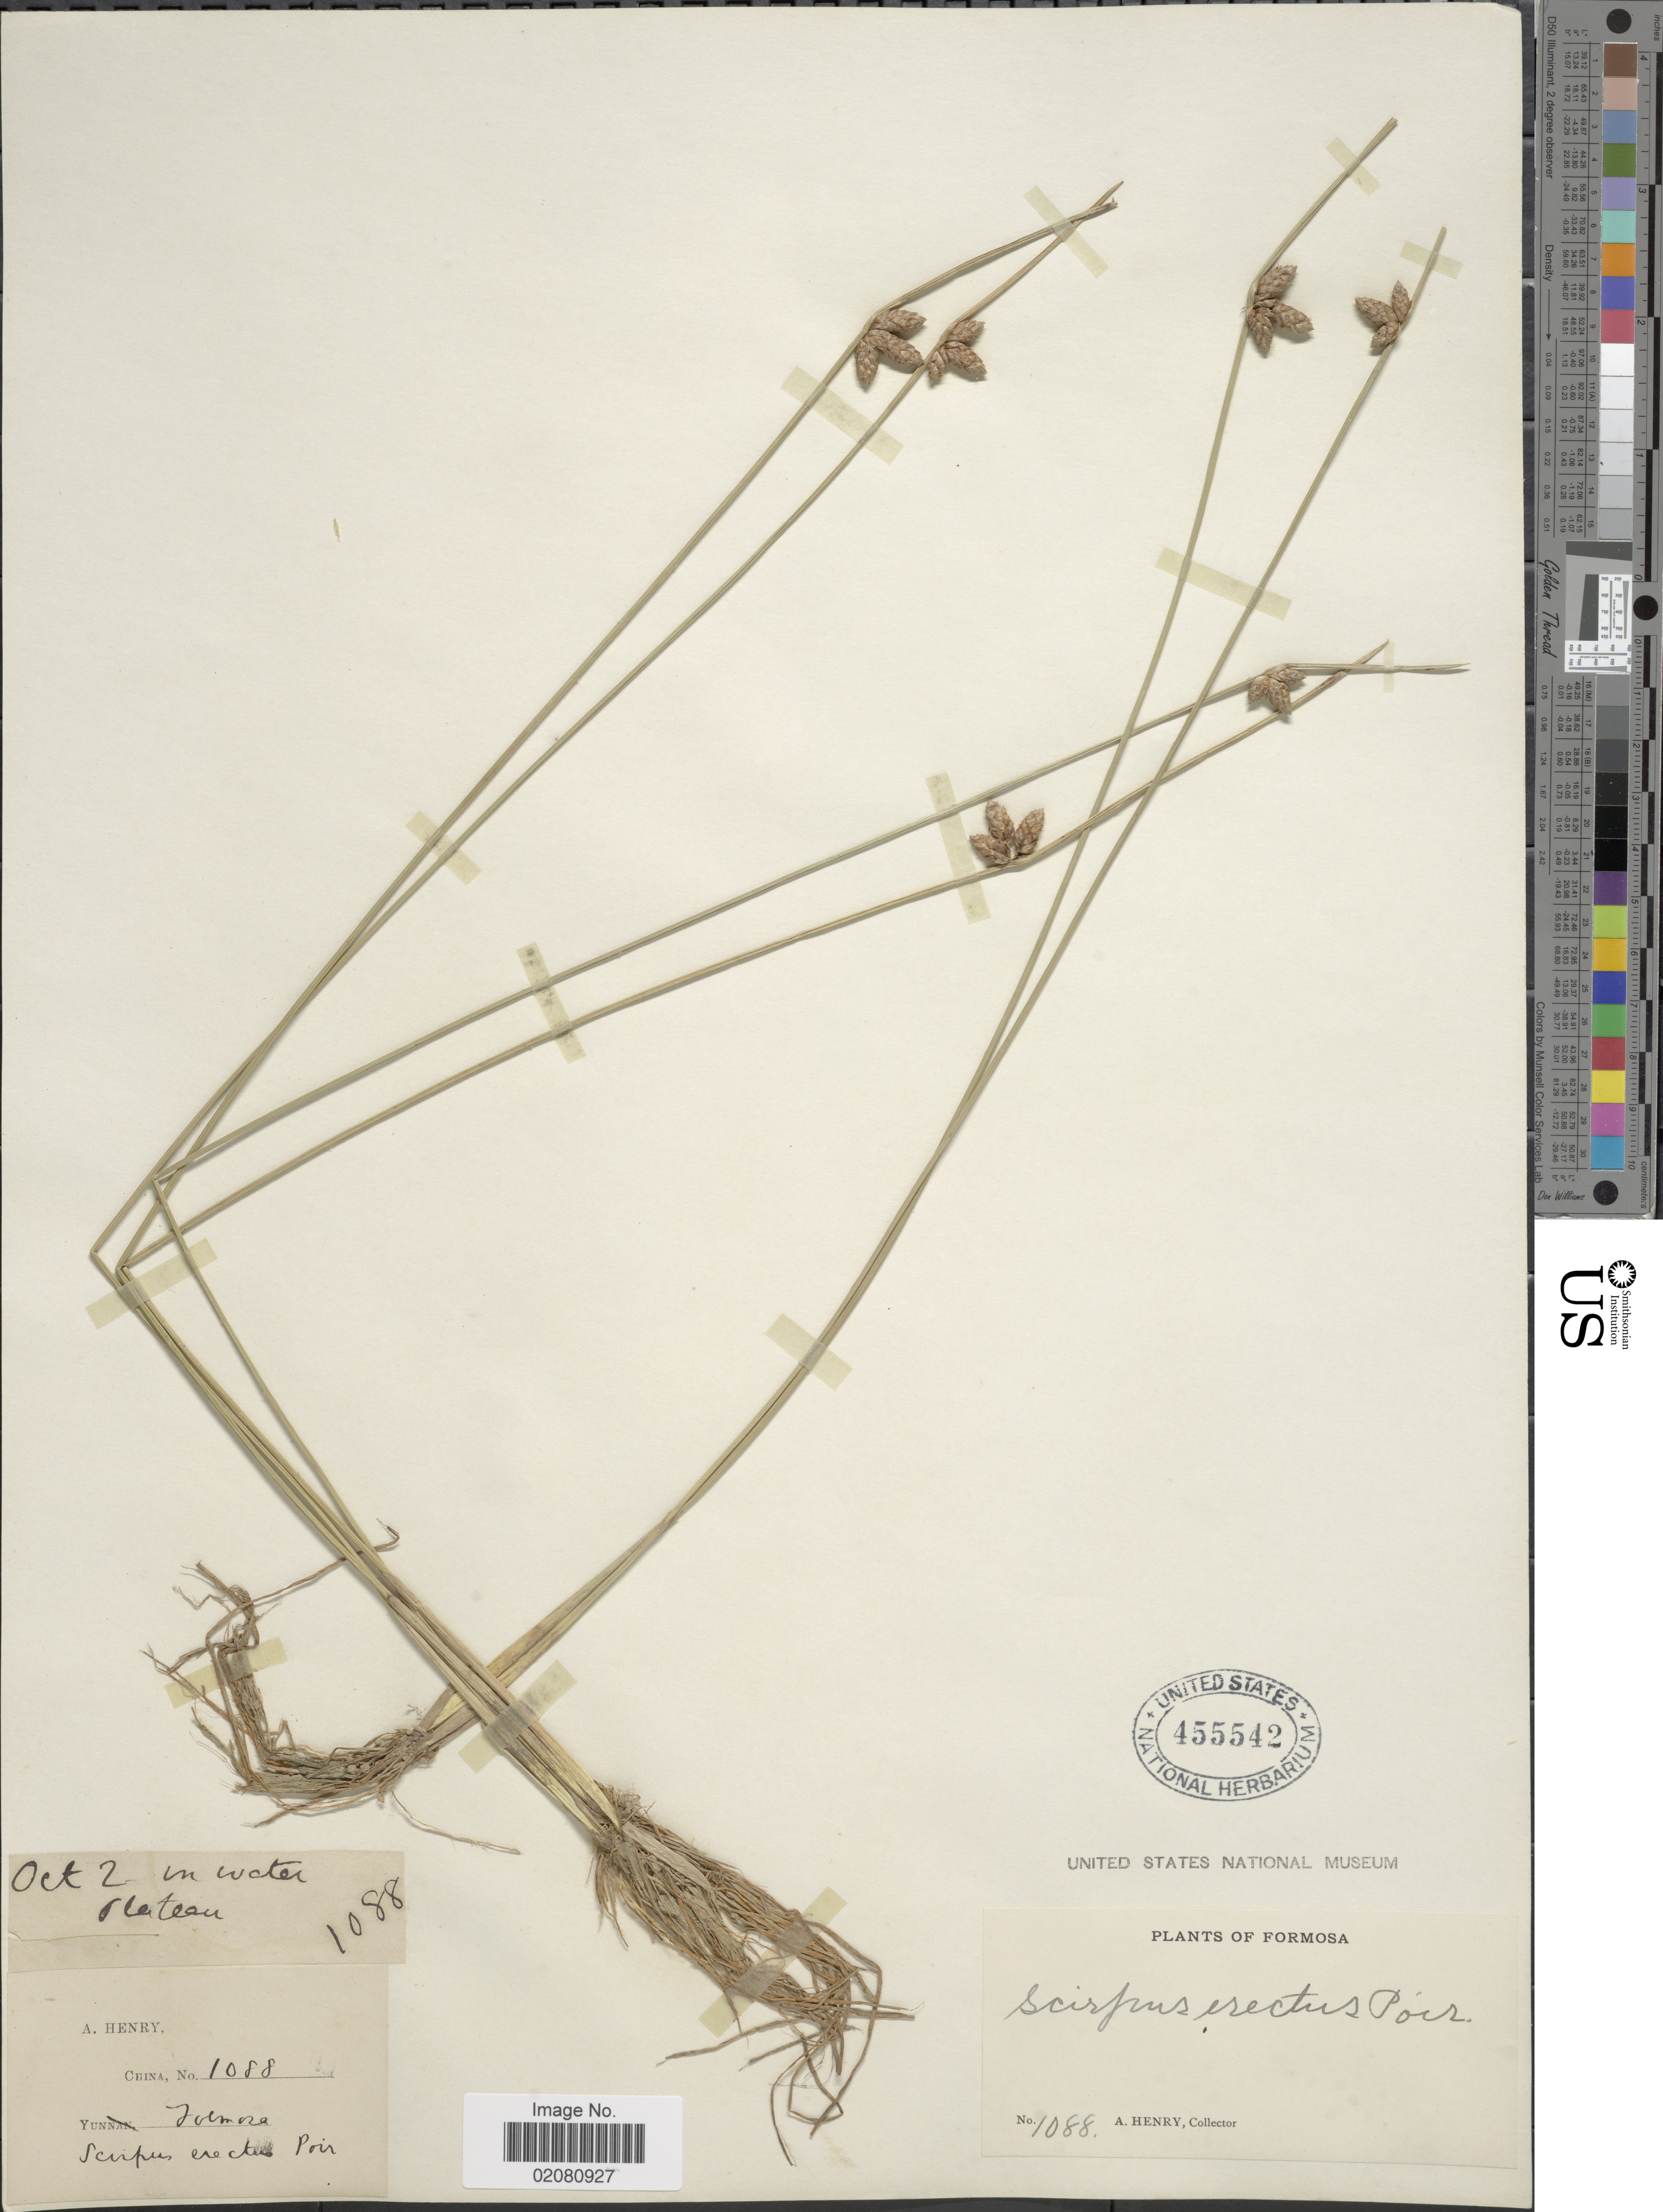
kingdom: Plantae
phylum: Tracheophyta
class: Liliopsida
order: Poales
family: Cyperaceae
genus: Schoenoplectus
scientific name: Schoenoplectus juncoides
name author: (Roxb.) Palla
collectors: A. Henry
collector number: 1088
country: Taiwan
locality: Formosa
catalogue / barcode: US 455542